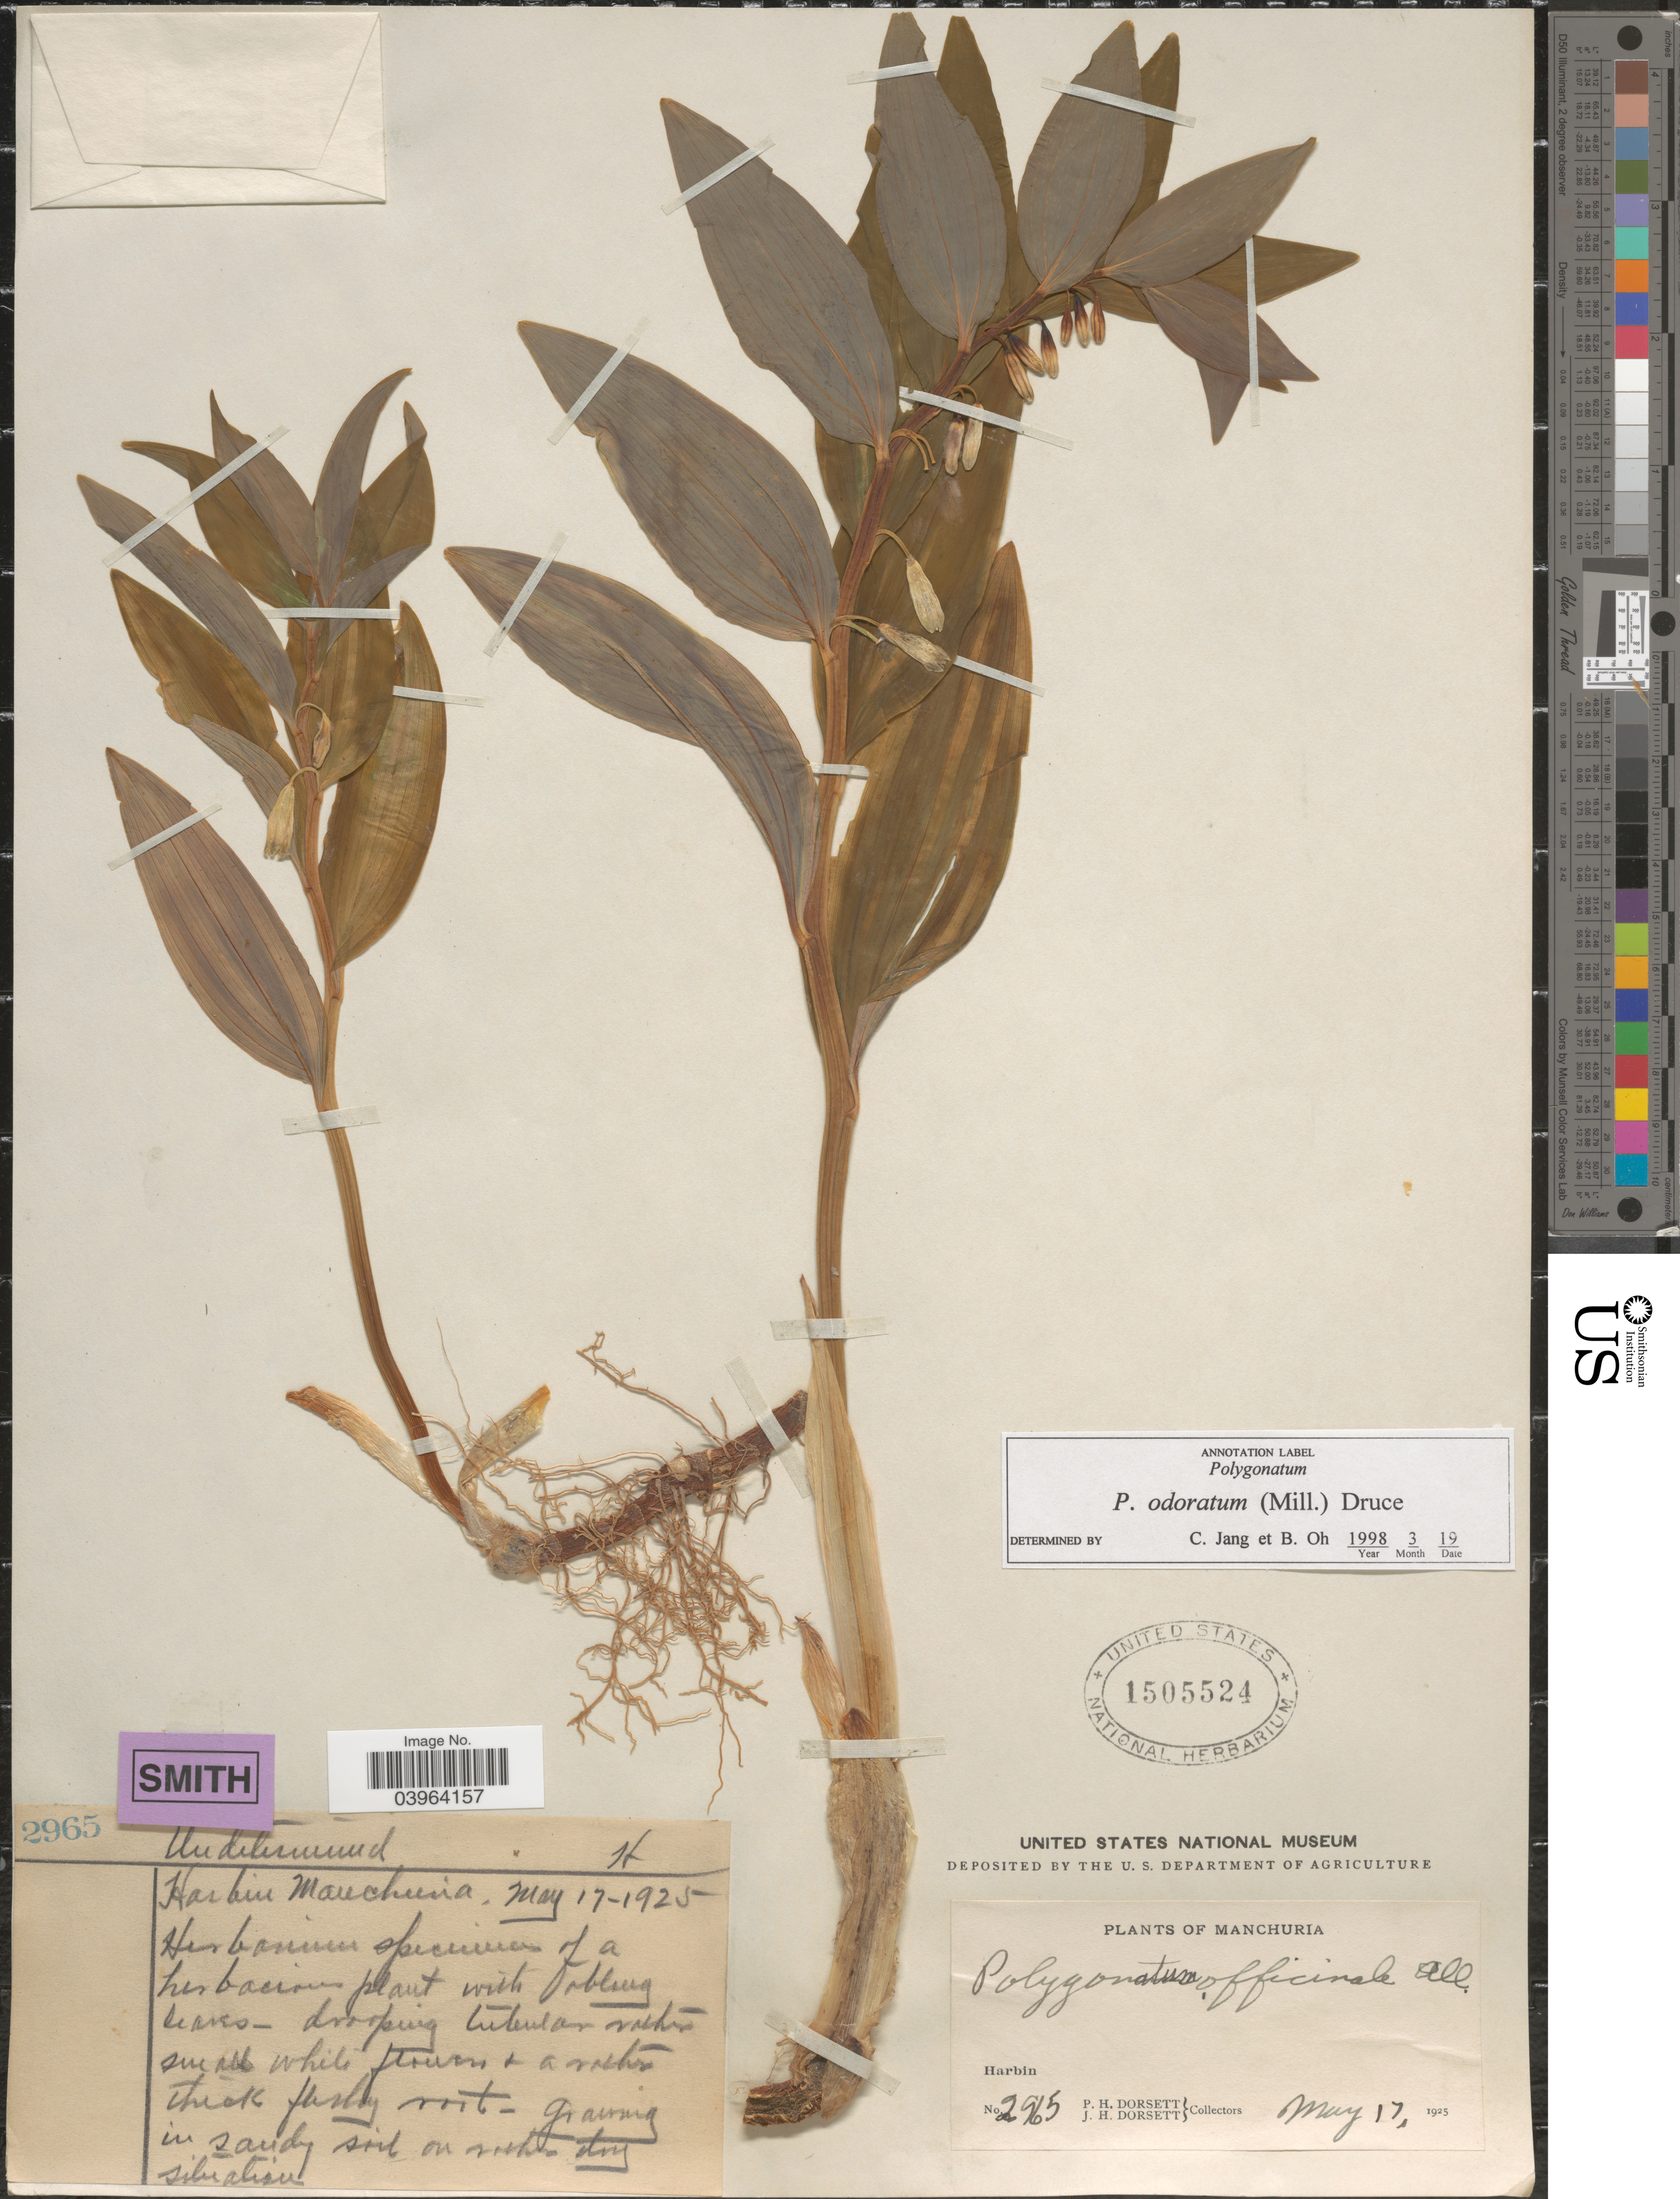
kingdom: Plantae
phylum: Tracheophyta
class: Liliopsida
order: Asparagales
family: Asparagaceae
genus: Polygonatum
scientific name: Polygonatum odoratum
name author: (Mill.) Druce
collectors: P. H. Dorsett & J. Dorsett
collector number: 2965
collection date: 1925-05-17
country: China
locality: Manchuria. Harbin.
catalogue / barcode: US 1505524